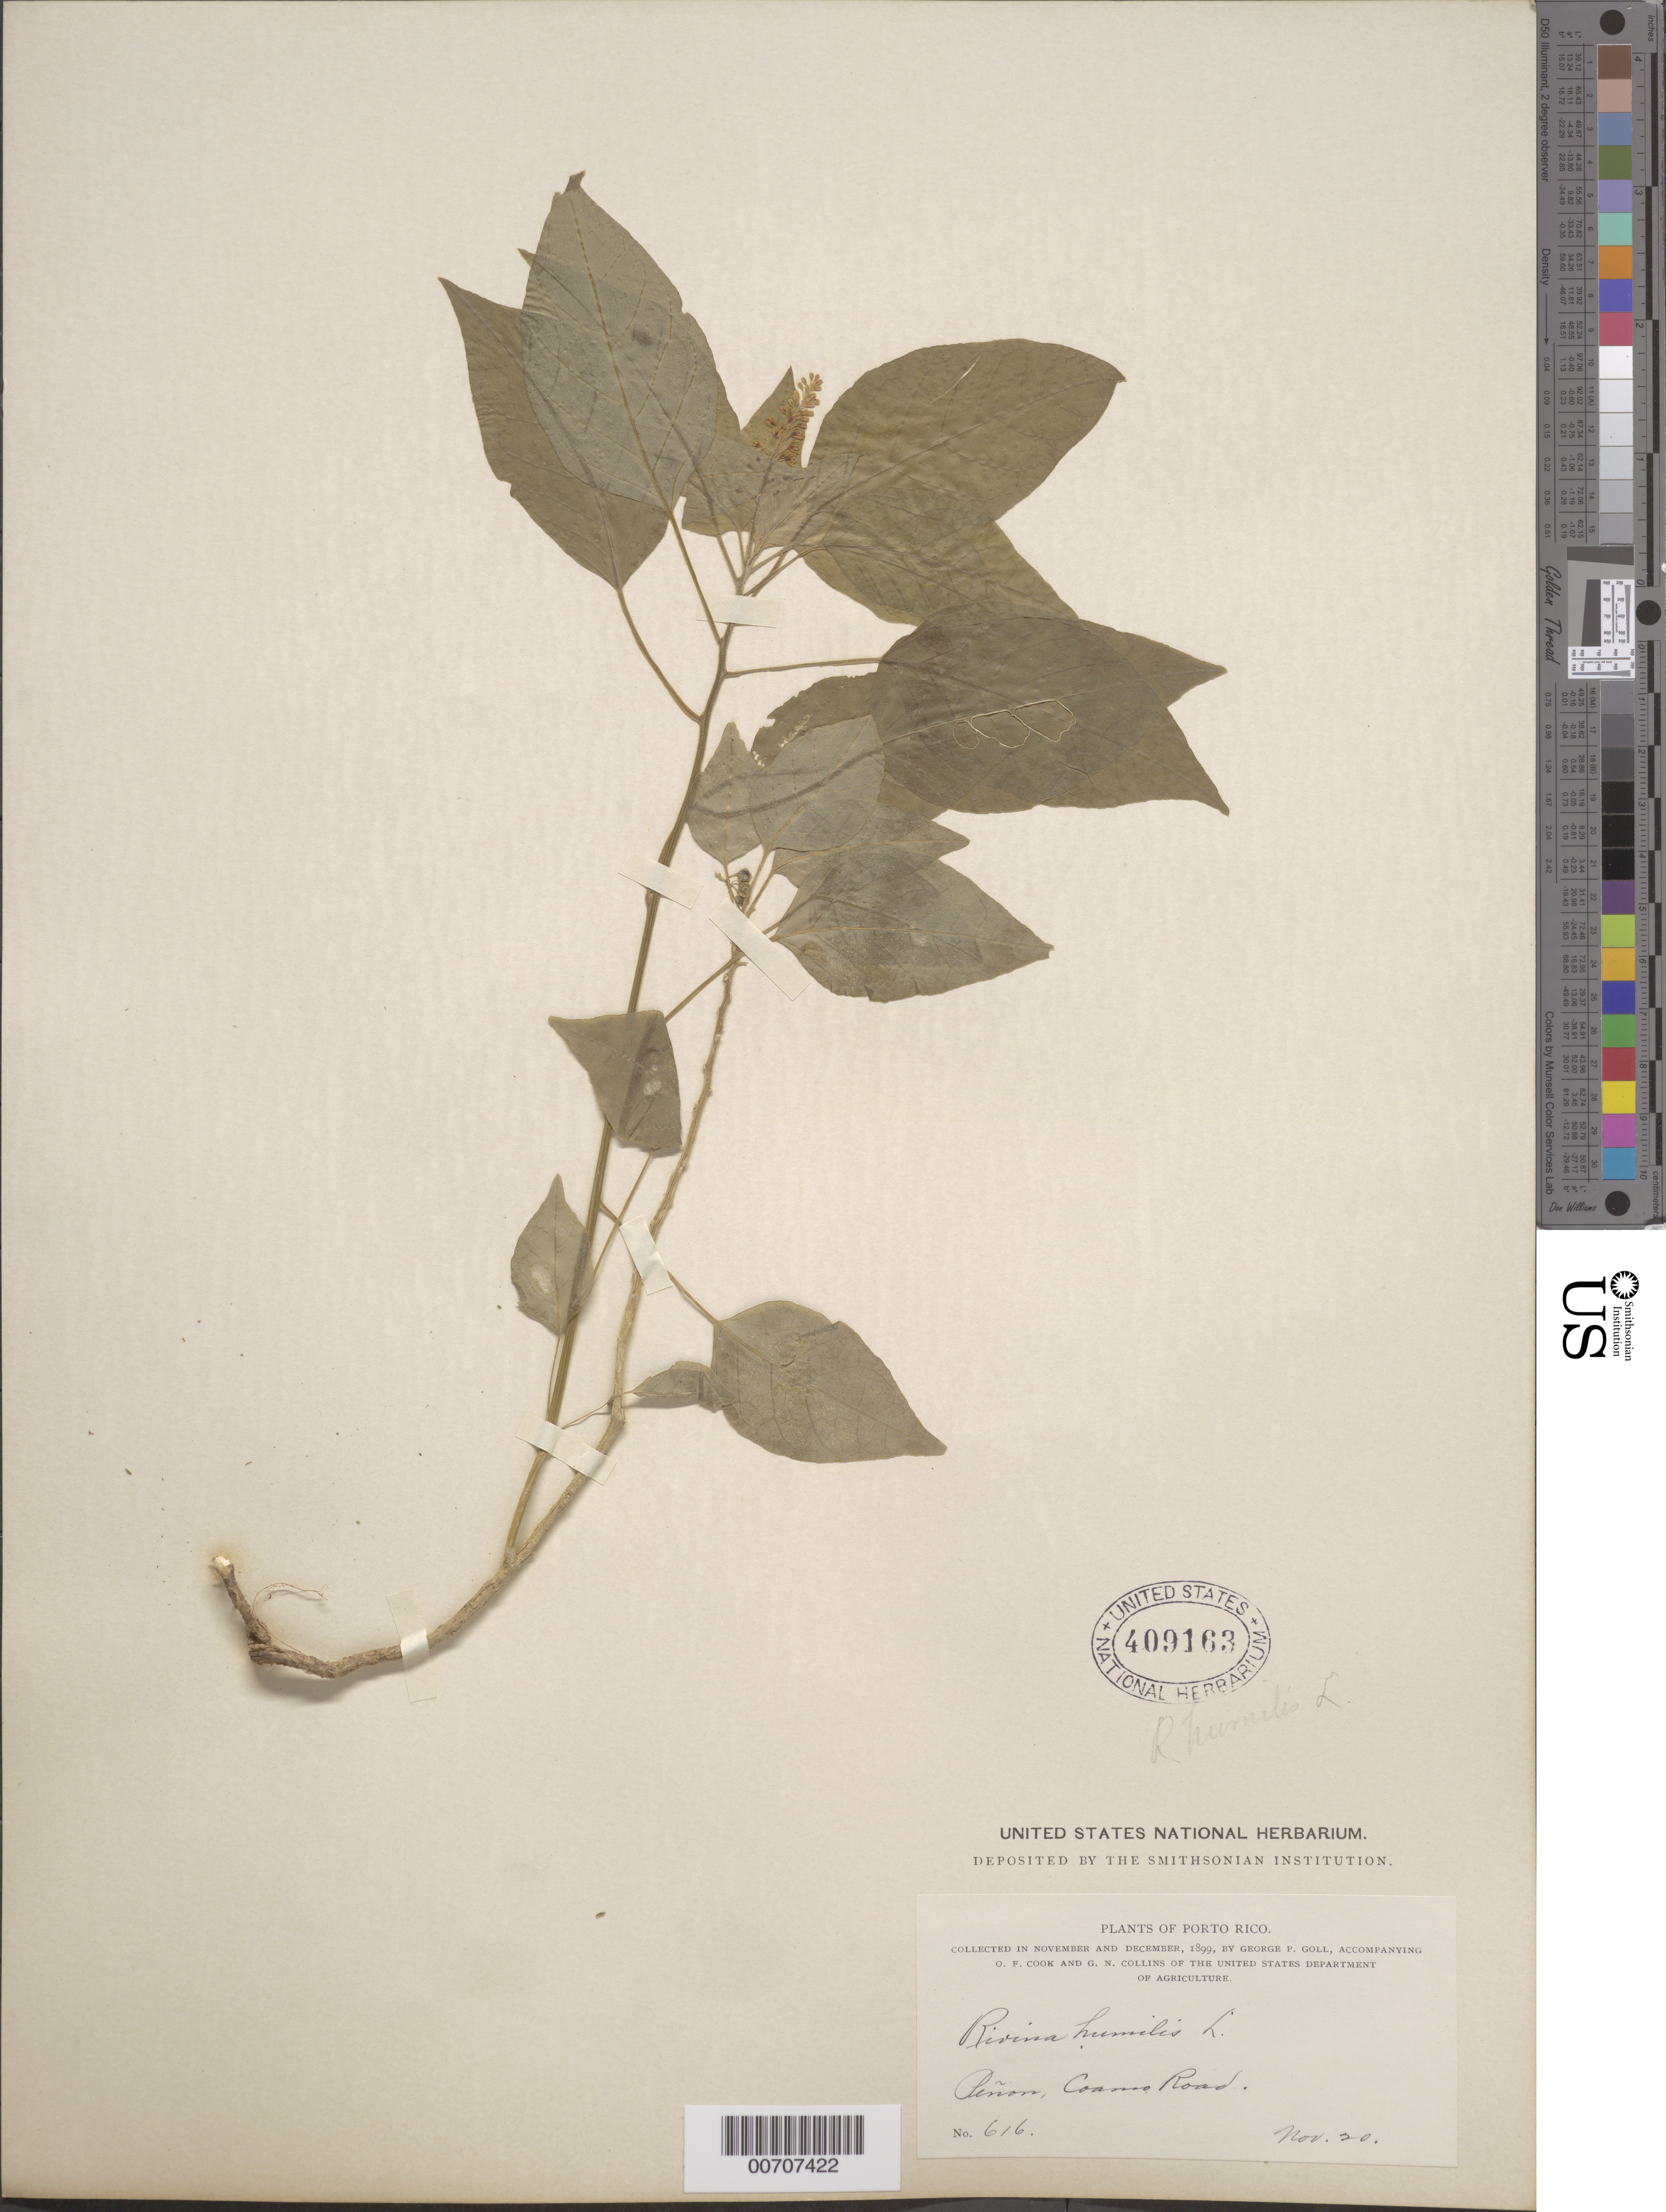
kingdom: Plantae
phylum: Tracheophyta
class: Magnoliopsida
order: Caryophyllales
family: Phytolaccaceae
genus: Rivina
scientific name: Rivina humilis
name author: L.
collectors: G. Goll, O. F. Cook & G. Collins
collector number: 616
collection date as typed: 20 Nov 1899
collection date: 1899-11-20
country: Puerto Rico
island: Greater Antilles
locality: Peñon, Coamo Road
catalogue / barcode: US 409163